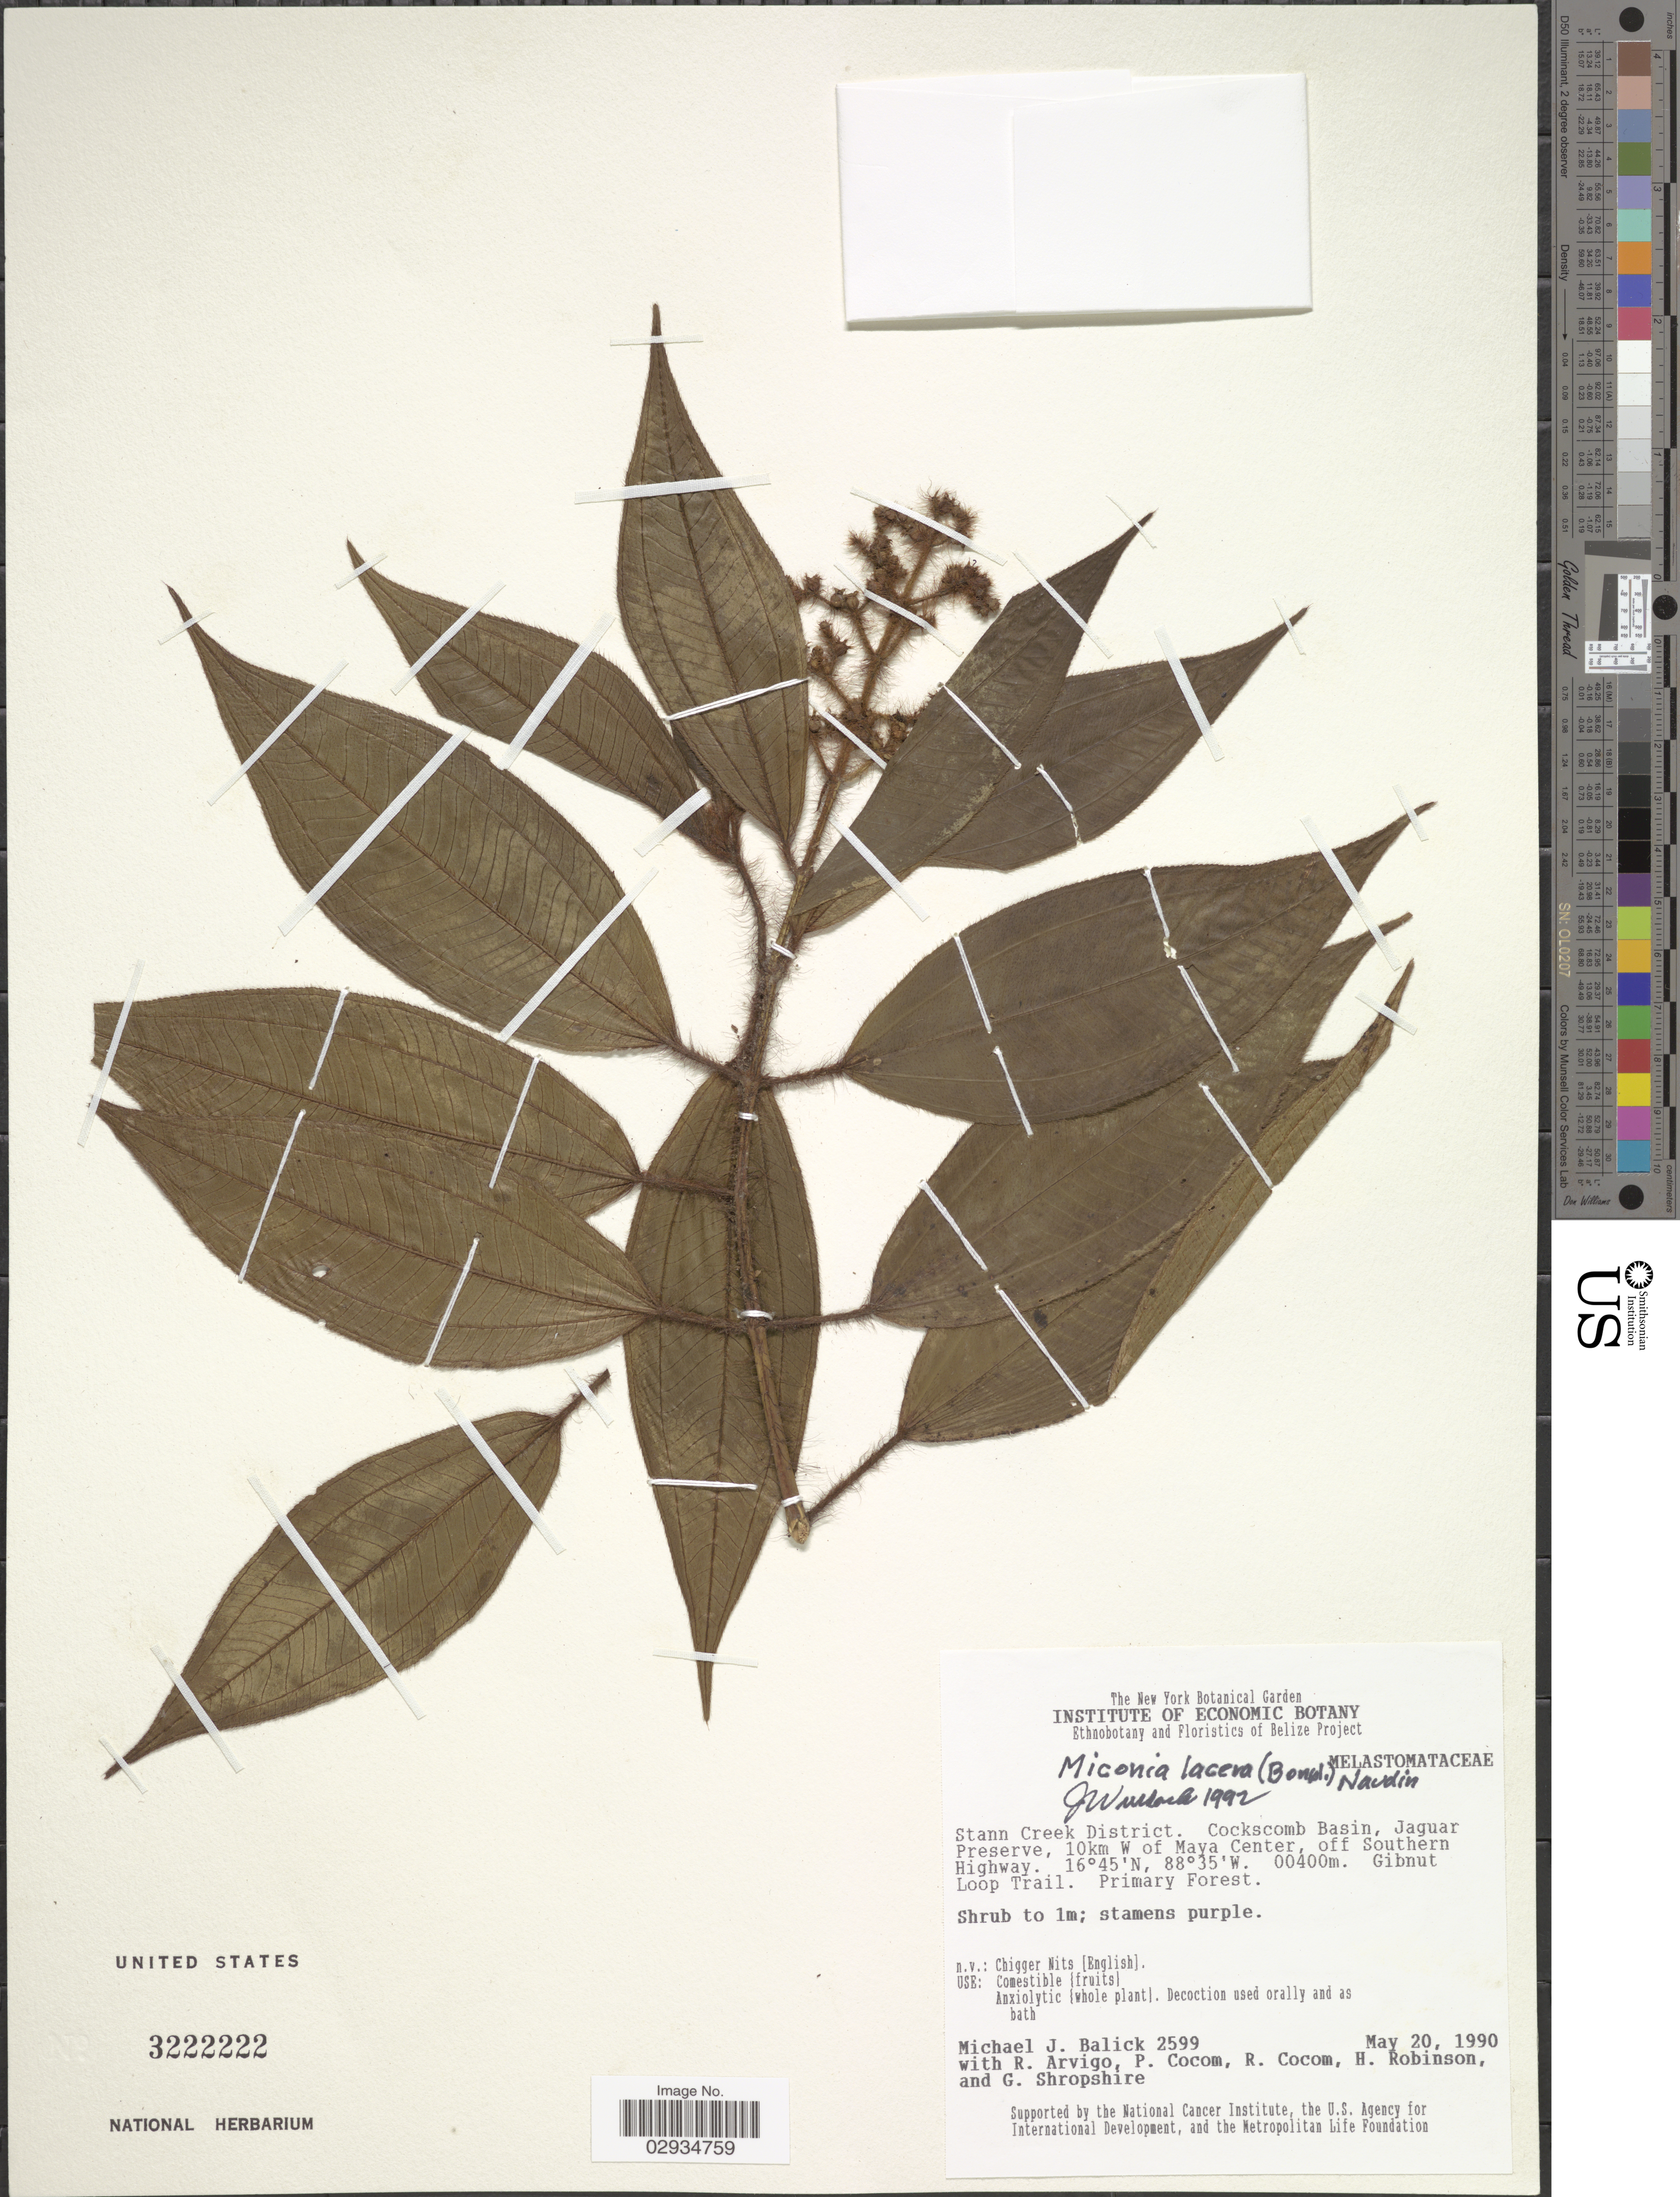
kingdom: Plantae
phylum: Tracheophyta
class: Magnoliopsida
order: Myrtales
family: Melastomataceae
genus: Miconia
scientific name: Miconia lacera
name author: (Bonpl.) Naudin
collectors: M. J. Balick, R. Arvigo, P. Cocom, H. Robinson & G. Shropshire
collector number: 2599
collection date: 1990-05-20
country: Belize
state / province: Stann Creek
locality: Stann Creek District. Cockscomb Basin, Jaguar Preserve, 10km W of Maya Center, off Southern Highway. Gibnut Loop Trail.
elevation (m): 400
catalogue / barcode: US 3222222